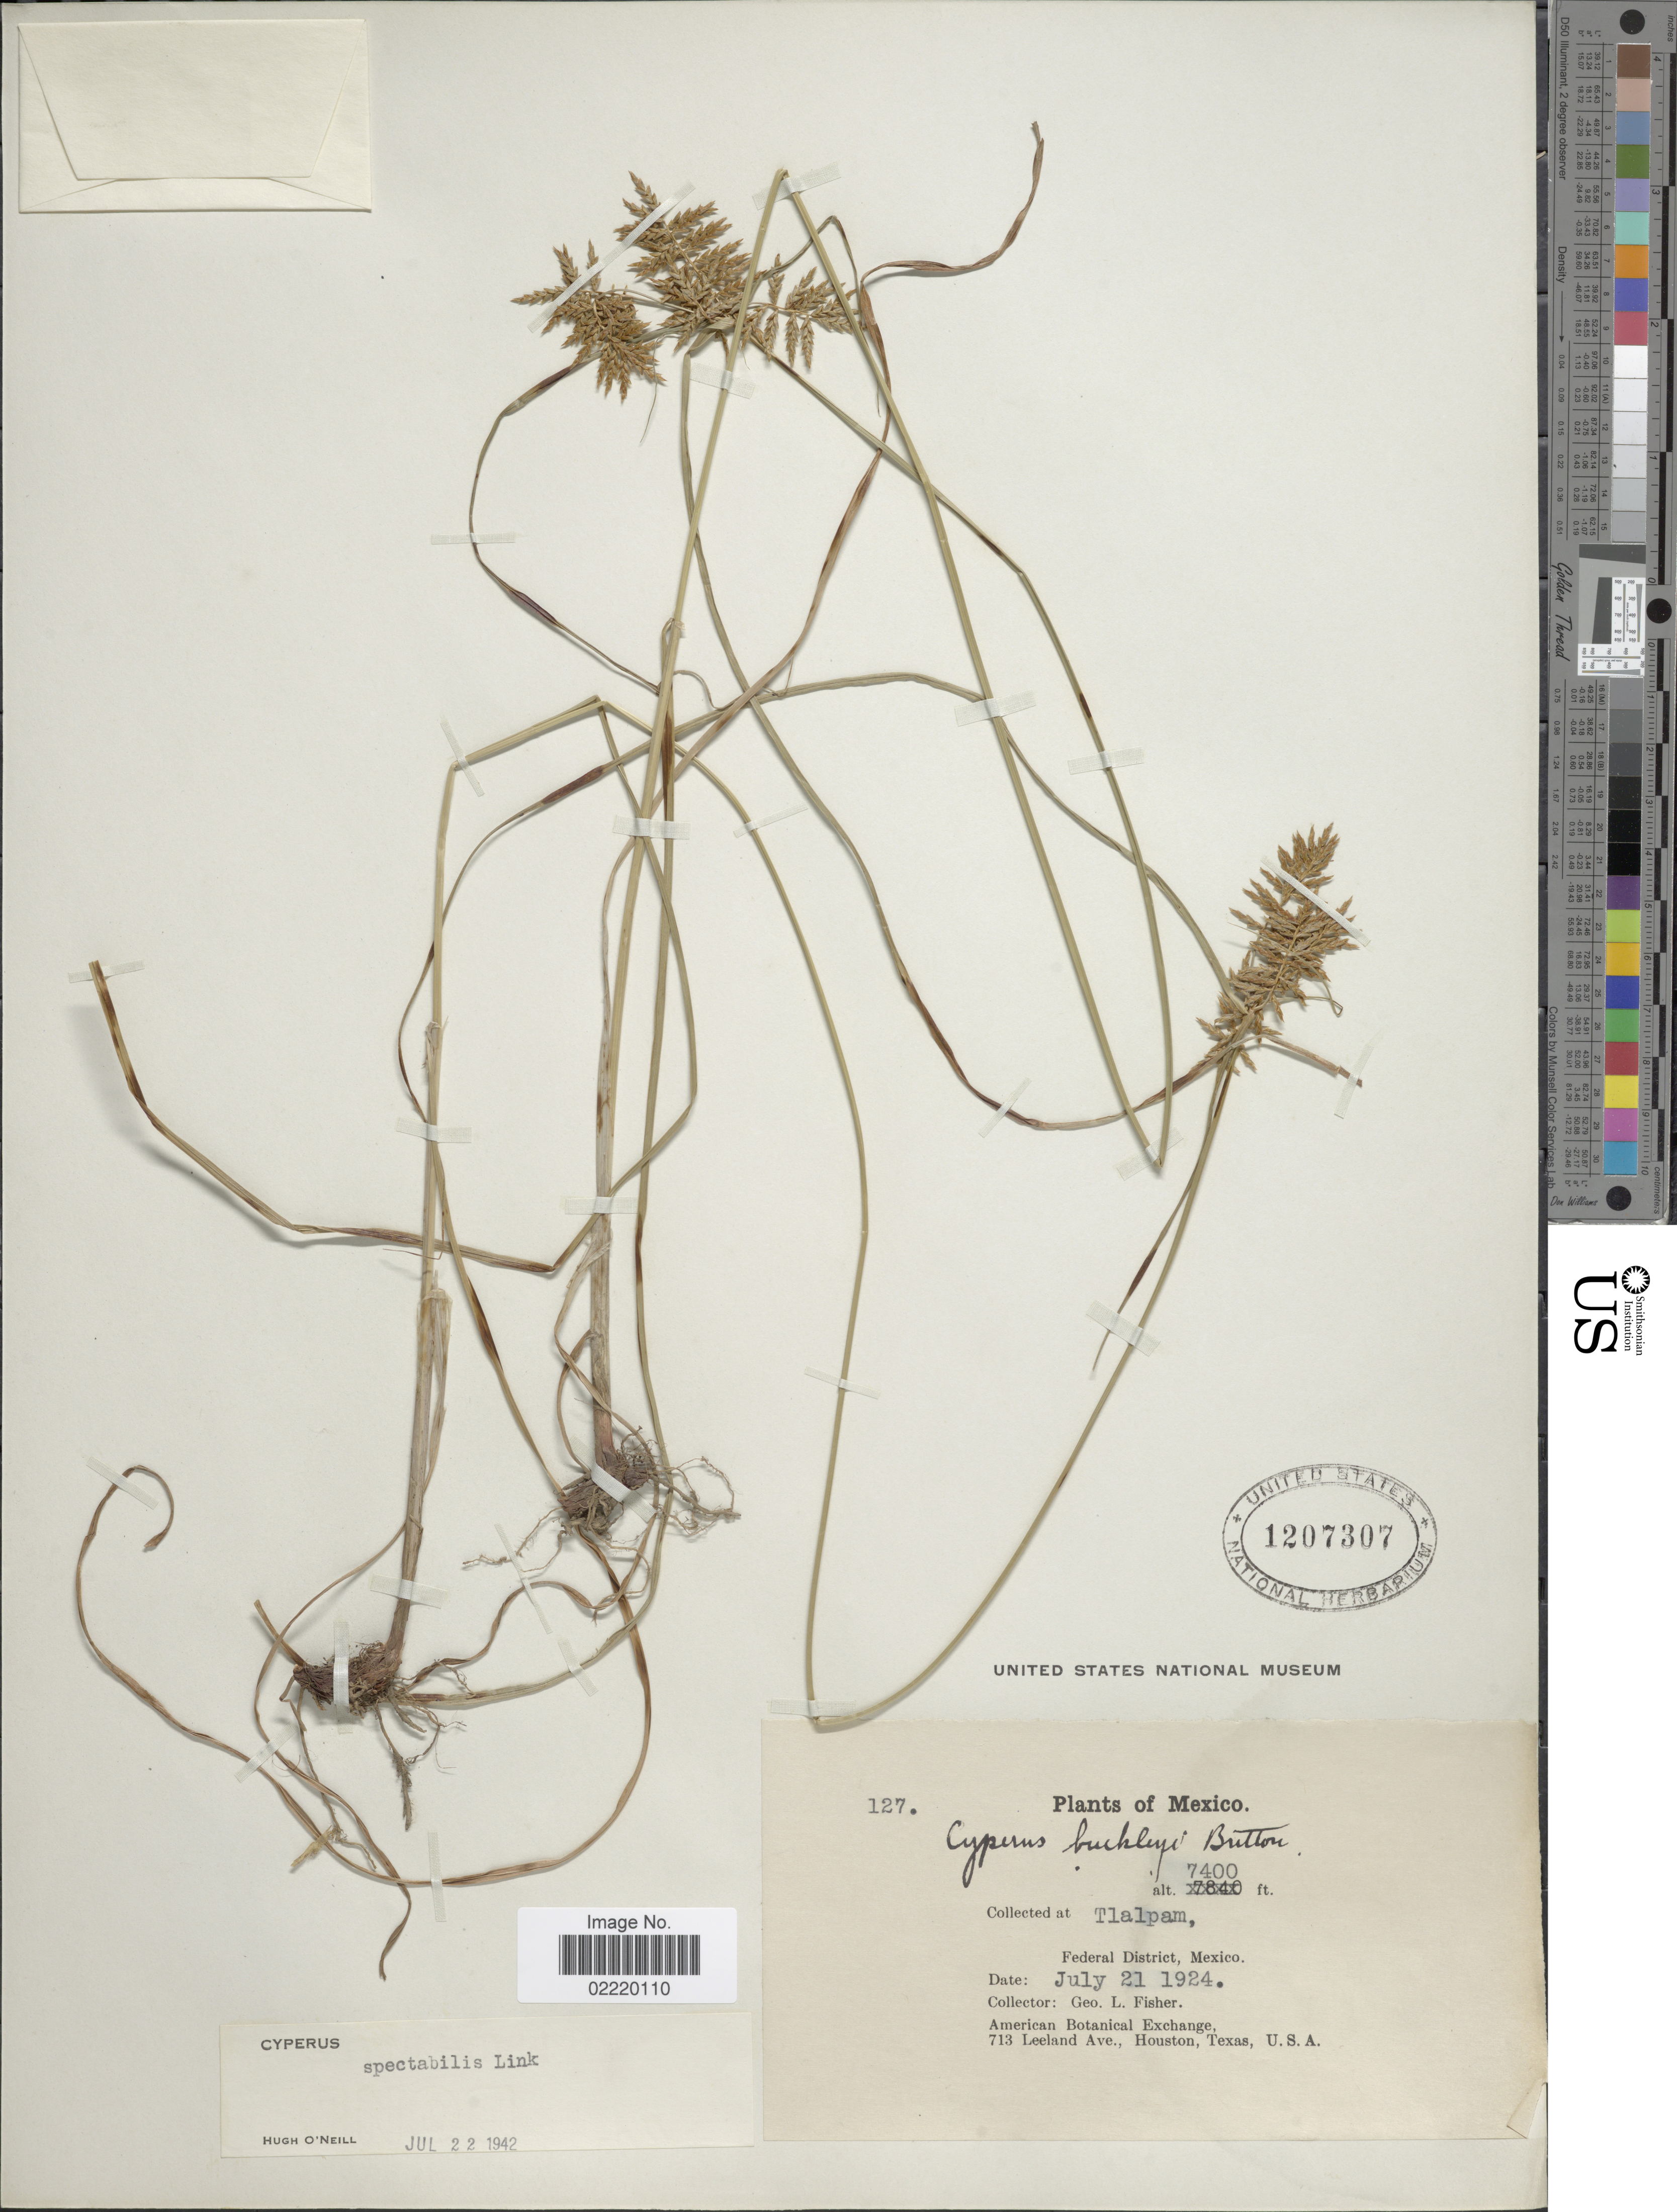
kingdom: Plantae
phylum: Tracheophyta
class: Liliopsida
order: Poales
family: Cyperaceae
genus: Cyperus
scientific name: Cyperus spectabilis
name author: Link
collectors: G. L. Fisher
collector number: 127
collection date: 1924-07-21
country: Mexico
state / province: Distrito Federal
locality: Tlalpam.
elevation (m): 2256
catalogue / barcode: US 1207307